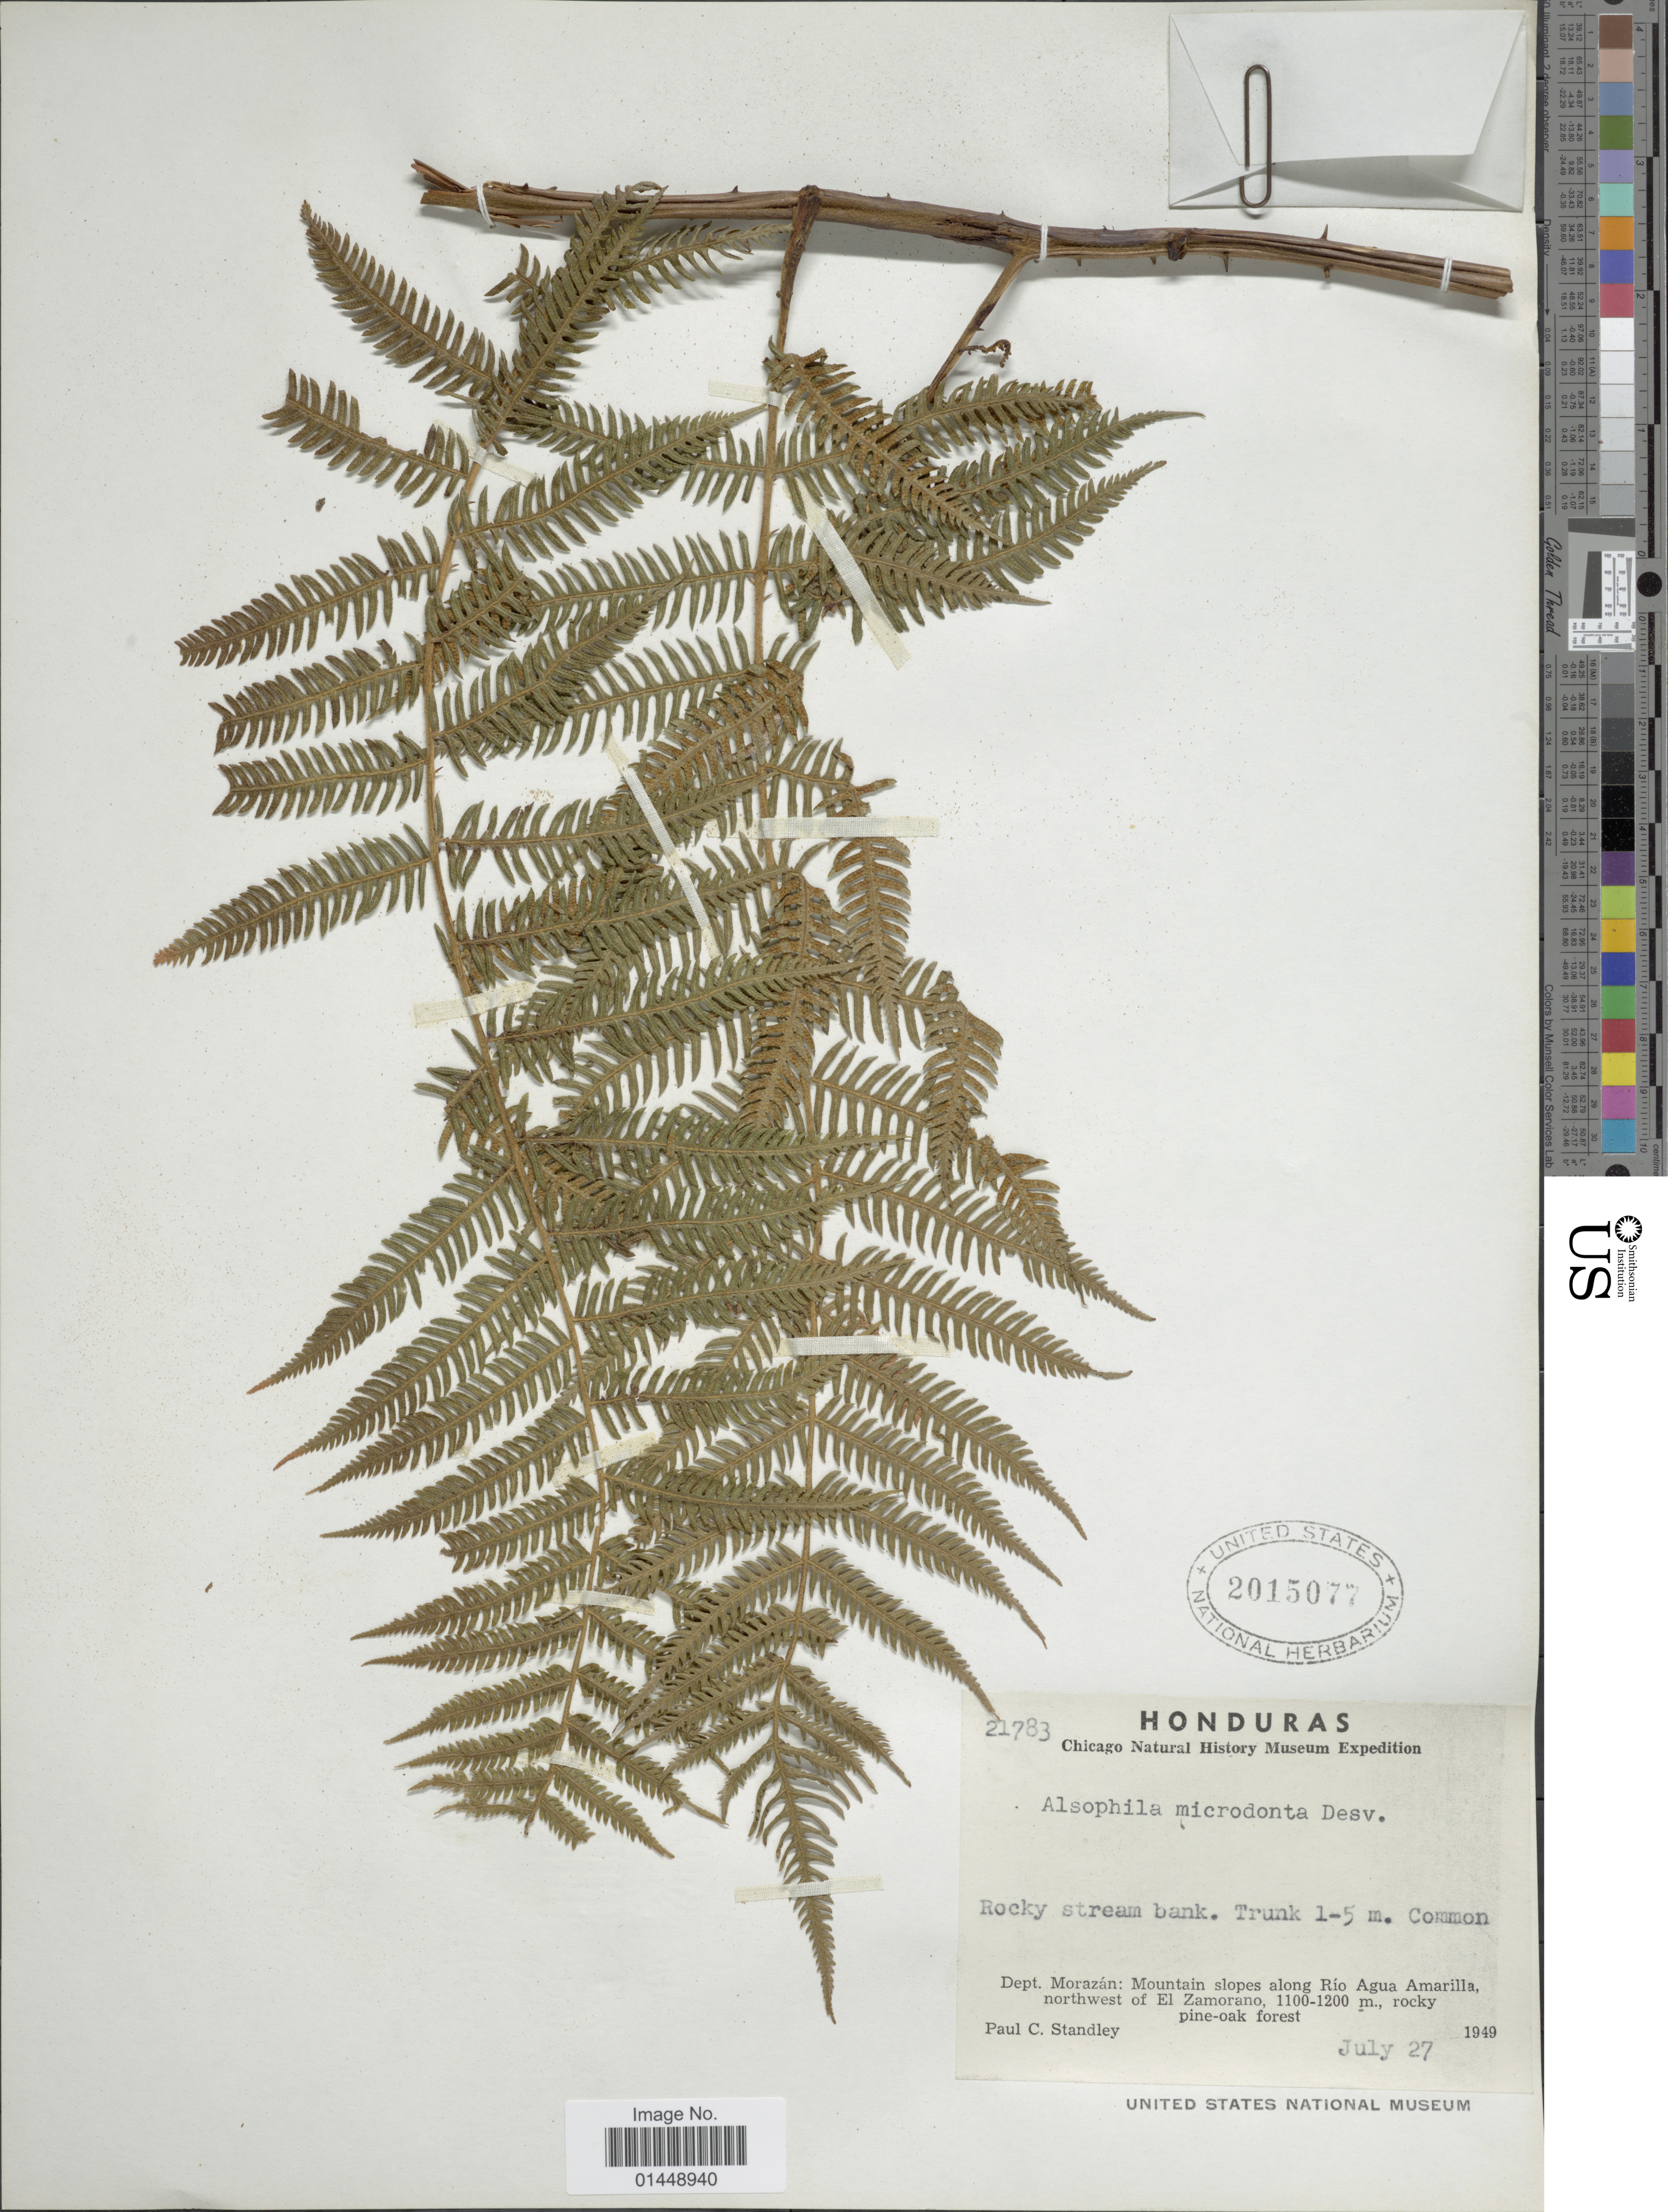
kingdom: Plantae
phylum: Tracheophyta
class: Polypodiopsida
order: Cyatheales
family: Cyatheaceae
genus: Cyathea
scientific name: Cyathea microdonta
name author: (Desv.) Domin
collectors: P. C. Standley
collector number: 21783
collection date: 1949-07-27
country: Honduras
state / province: Fco. Morazán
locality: Dept. Morazán: Mountain slopes along Río Agua Amarilla, northwest of El Zamorano, rocky pine-oak forest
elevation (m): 1100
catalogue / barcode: US 2015077